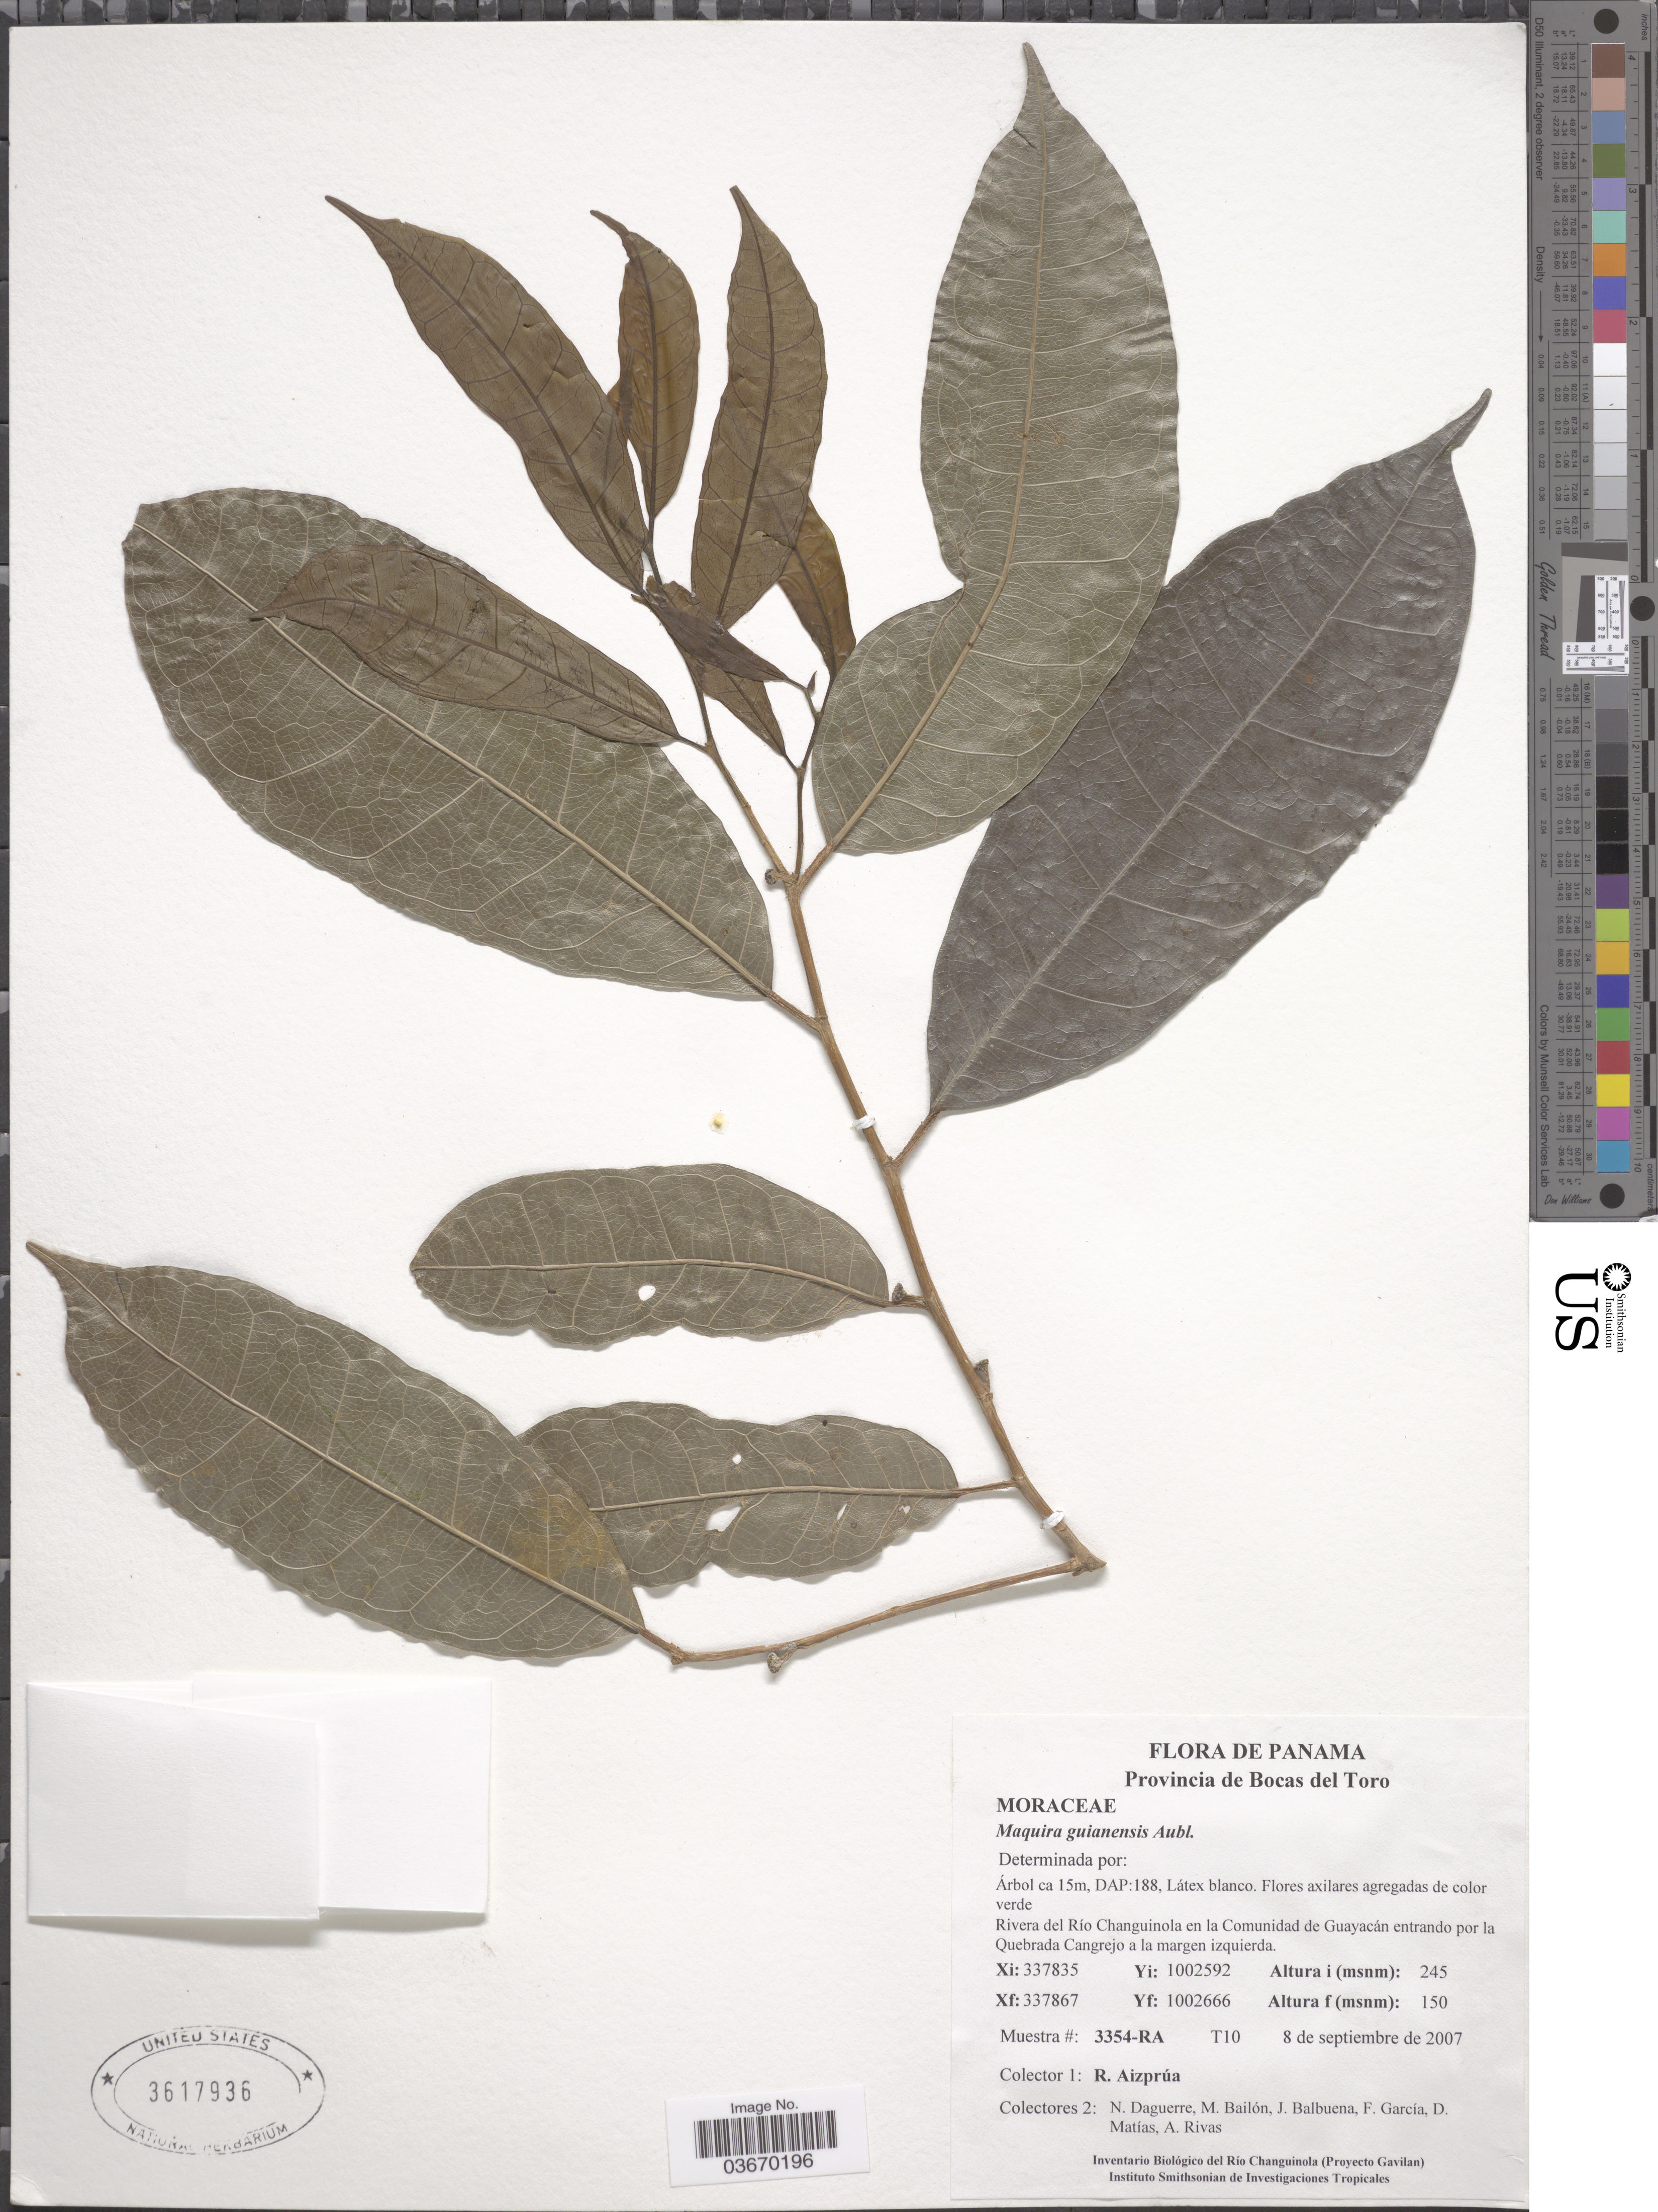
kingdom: Plantae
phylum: Tracheophyta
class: Magnoliopsida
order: Rosales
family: Moraceae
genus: Maquira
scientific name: Maquira costaricana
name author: (Standl.) C.C. Berg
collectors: R. Aizprúa, N. Daguerre, M. Bailón, J. Balbuena & et al.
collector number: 3354-RA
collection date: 2007-09-08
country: Panama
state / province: Bocas del Toro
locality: Rivera del Río Changuinola en la Comunidad de Guayacán entrando por la Quebrada Cangrejo a la margen izquierda.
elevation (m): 150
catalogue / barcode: US 3617936